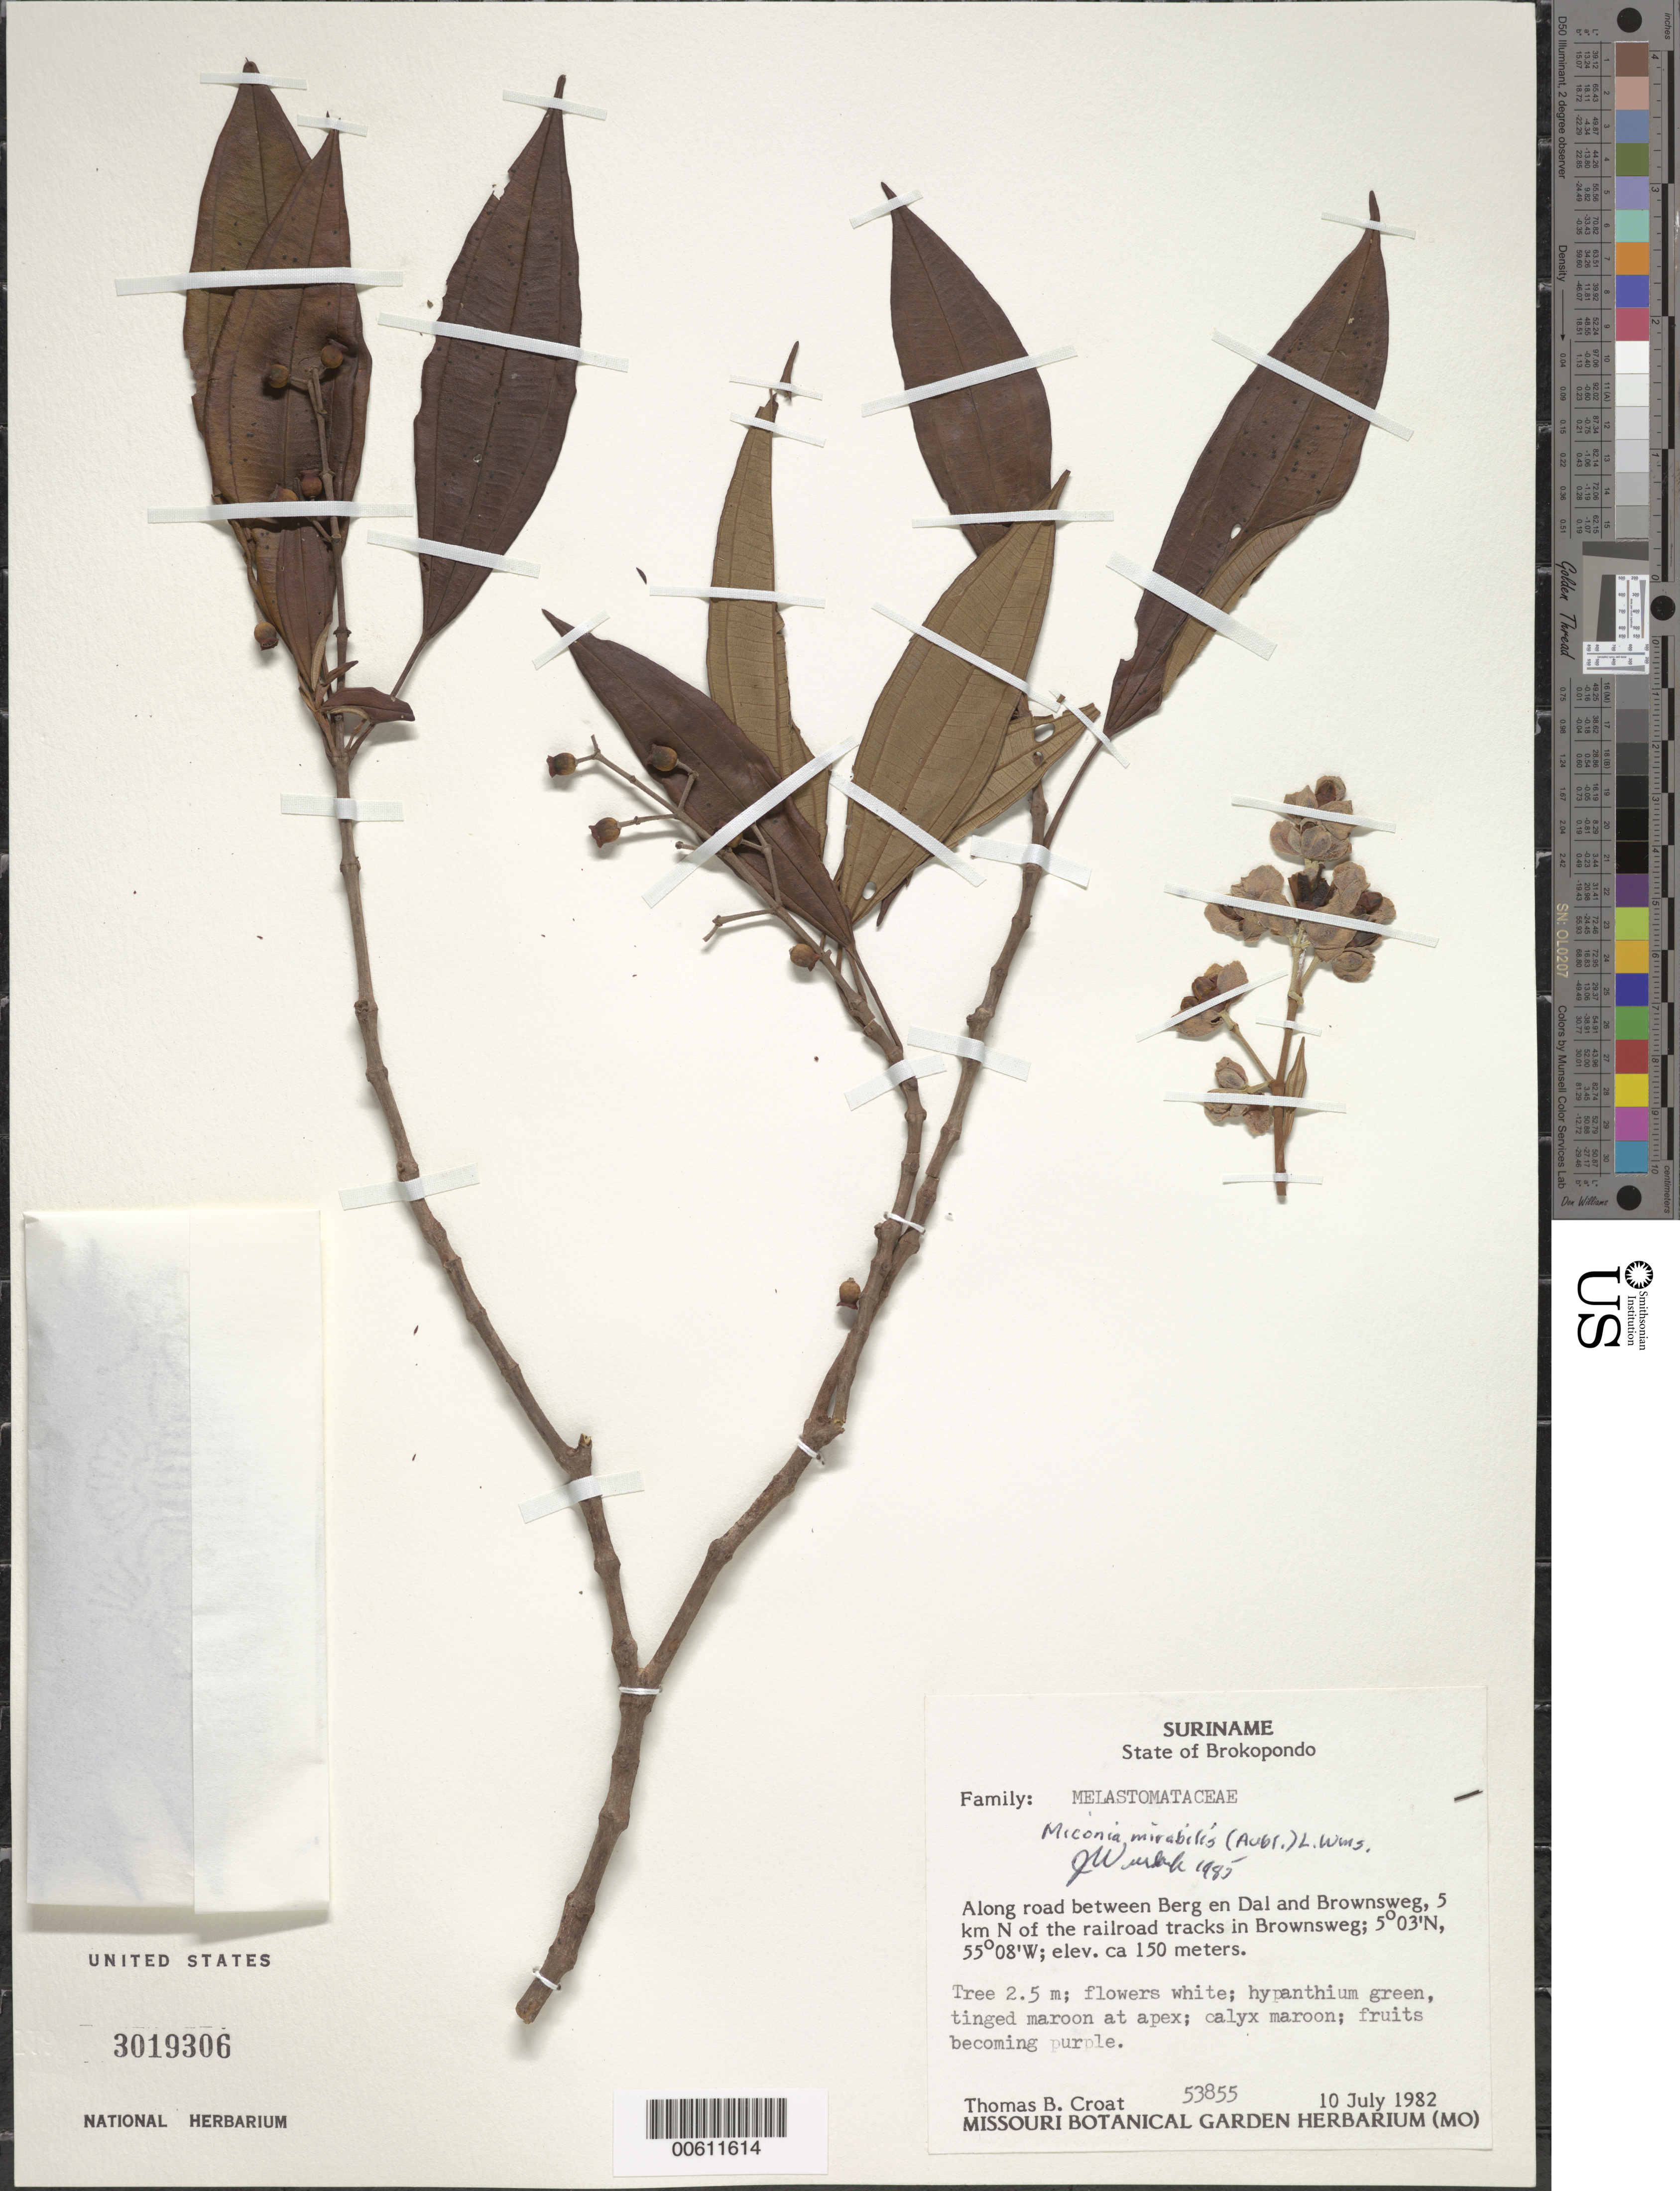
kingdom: Plantae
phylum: Tracheophyta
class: Magnoliopsida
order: Myrtales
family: Melastomataceae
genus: Miconia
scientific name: Miconia mirabilis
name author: (Aubl.) L.O. Williams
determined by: Wurdack, John J., (US), US (UNITED STATES)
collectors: T. B. Croat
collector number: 53855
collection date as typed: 10-Jul-82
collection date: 1982-07-10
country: Suriname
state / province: Brokopondo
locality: Brownsweg, 5 km N of railroad tracks, betw. Berg en Dal & Brownsweg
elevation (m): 150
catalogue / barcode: US 3019306